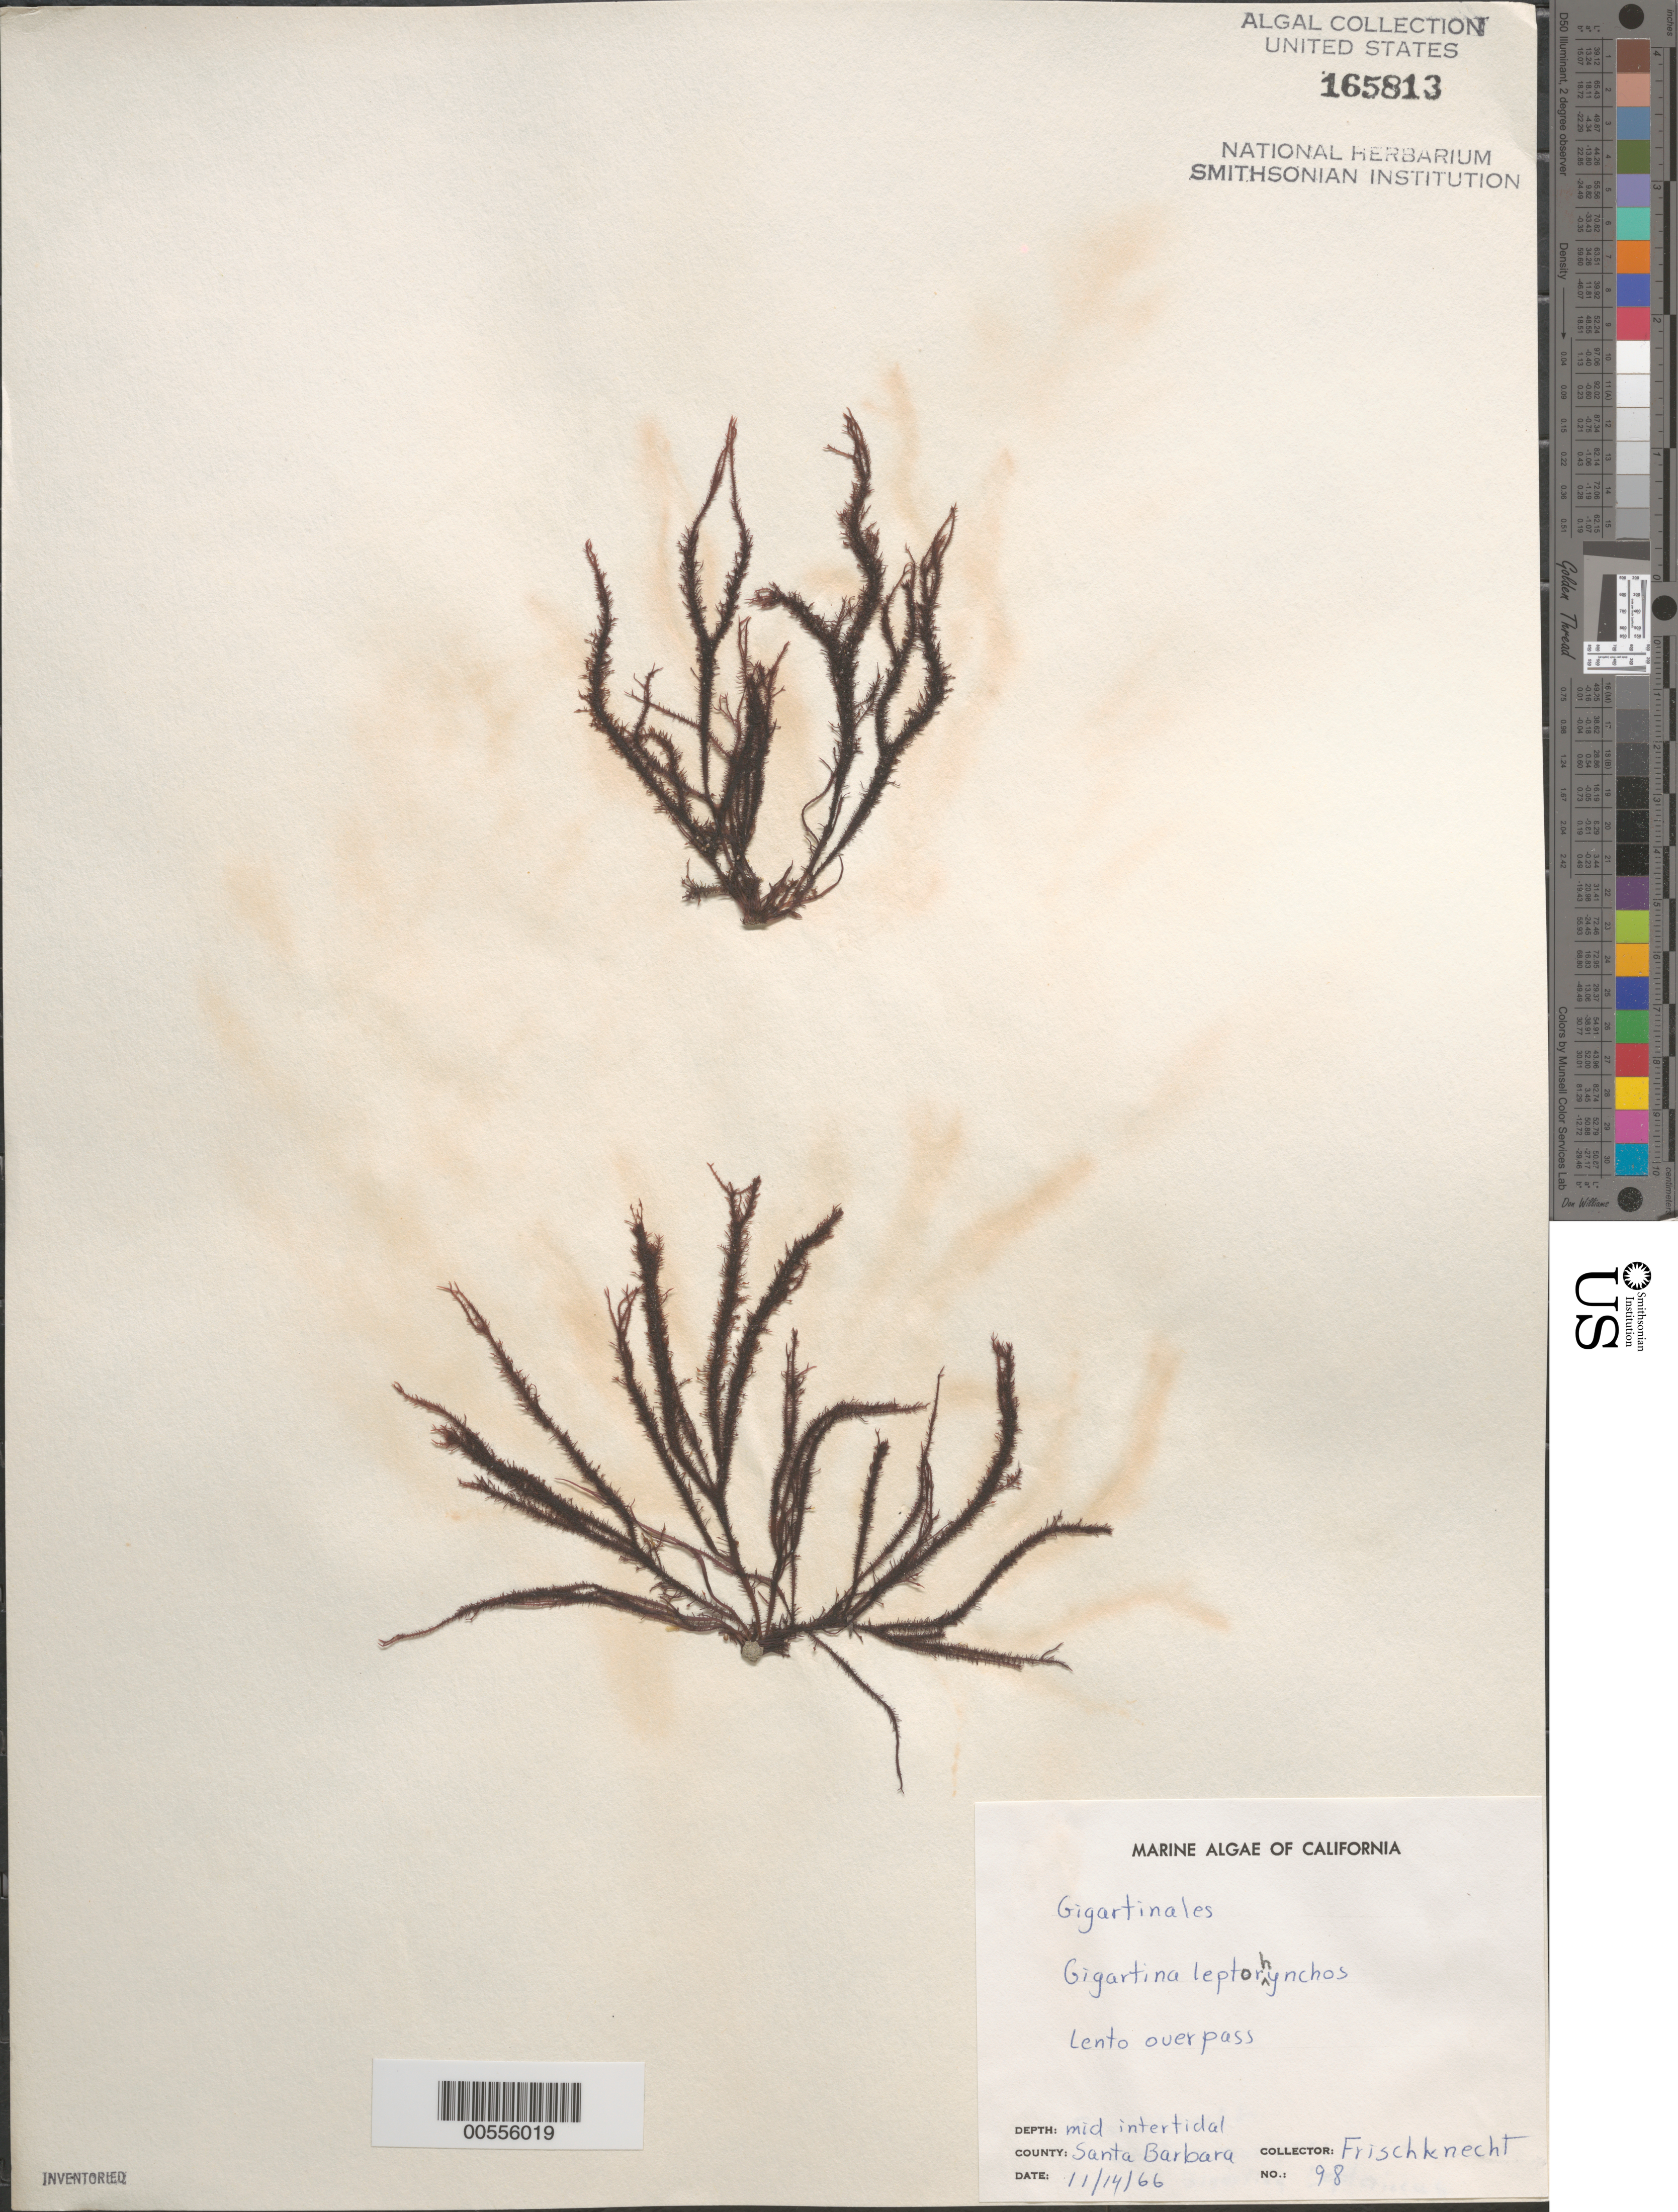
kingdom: Plantae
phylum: Rhodophyta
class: Florideophyceae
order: Gigartinales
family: Gigartinaceae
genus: Mazzaella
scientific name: Mazzaella leptorhynchos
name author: (J. Agardh) Leister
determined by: Algae name updating Project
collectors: -. Frischknecht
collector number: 98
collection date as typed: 14 Nov 1966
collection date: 1966-11-14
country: United States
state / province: California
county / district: Santa Barbara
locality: Lento Overpass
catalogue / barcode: US 165813